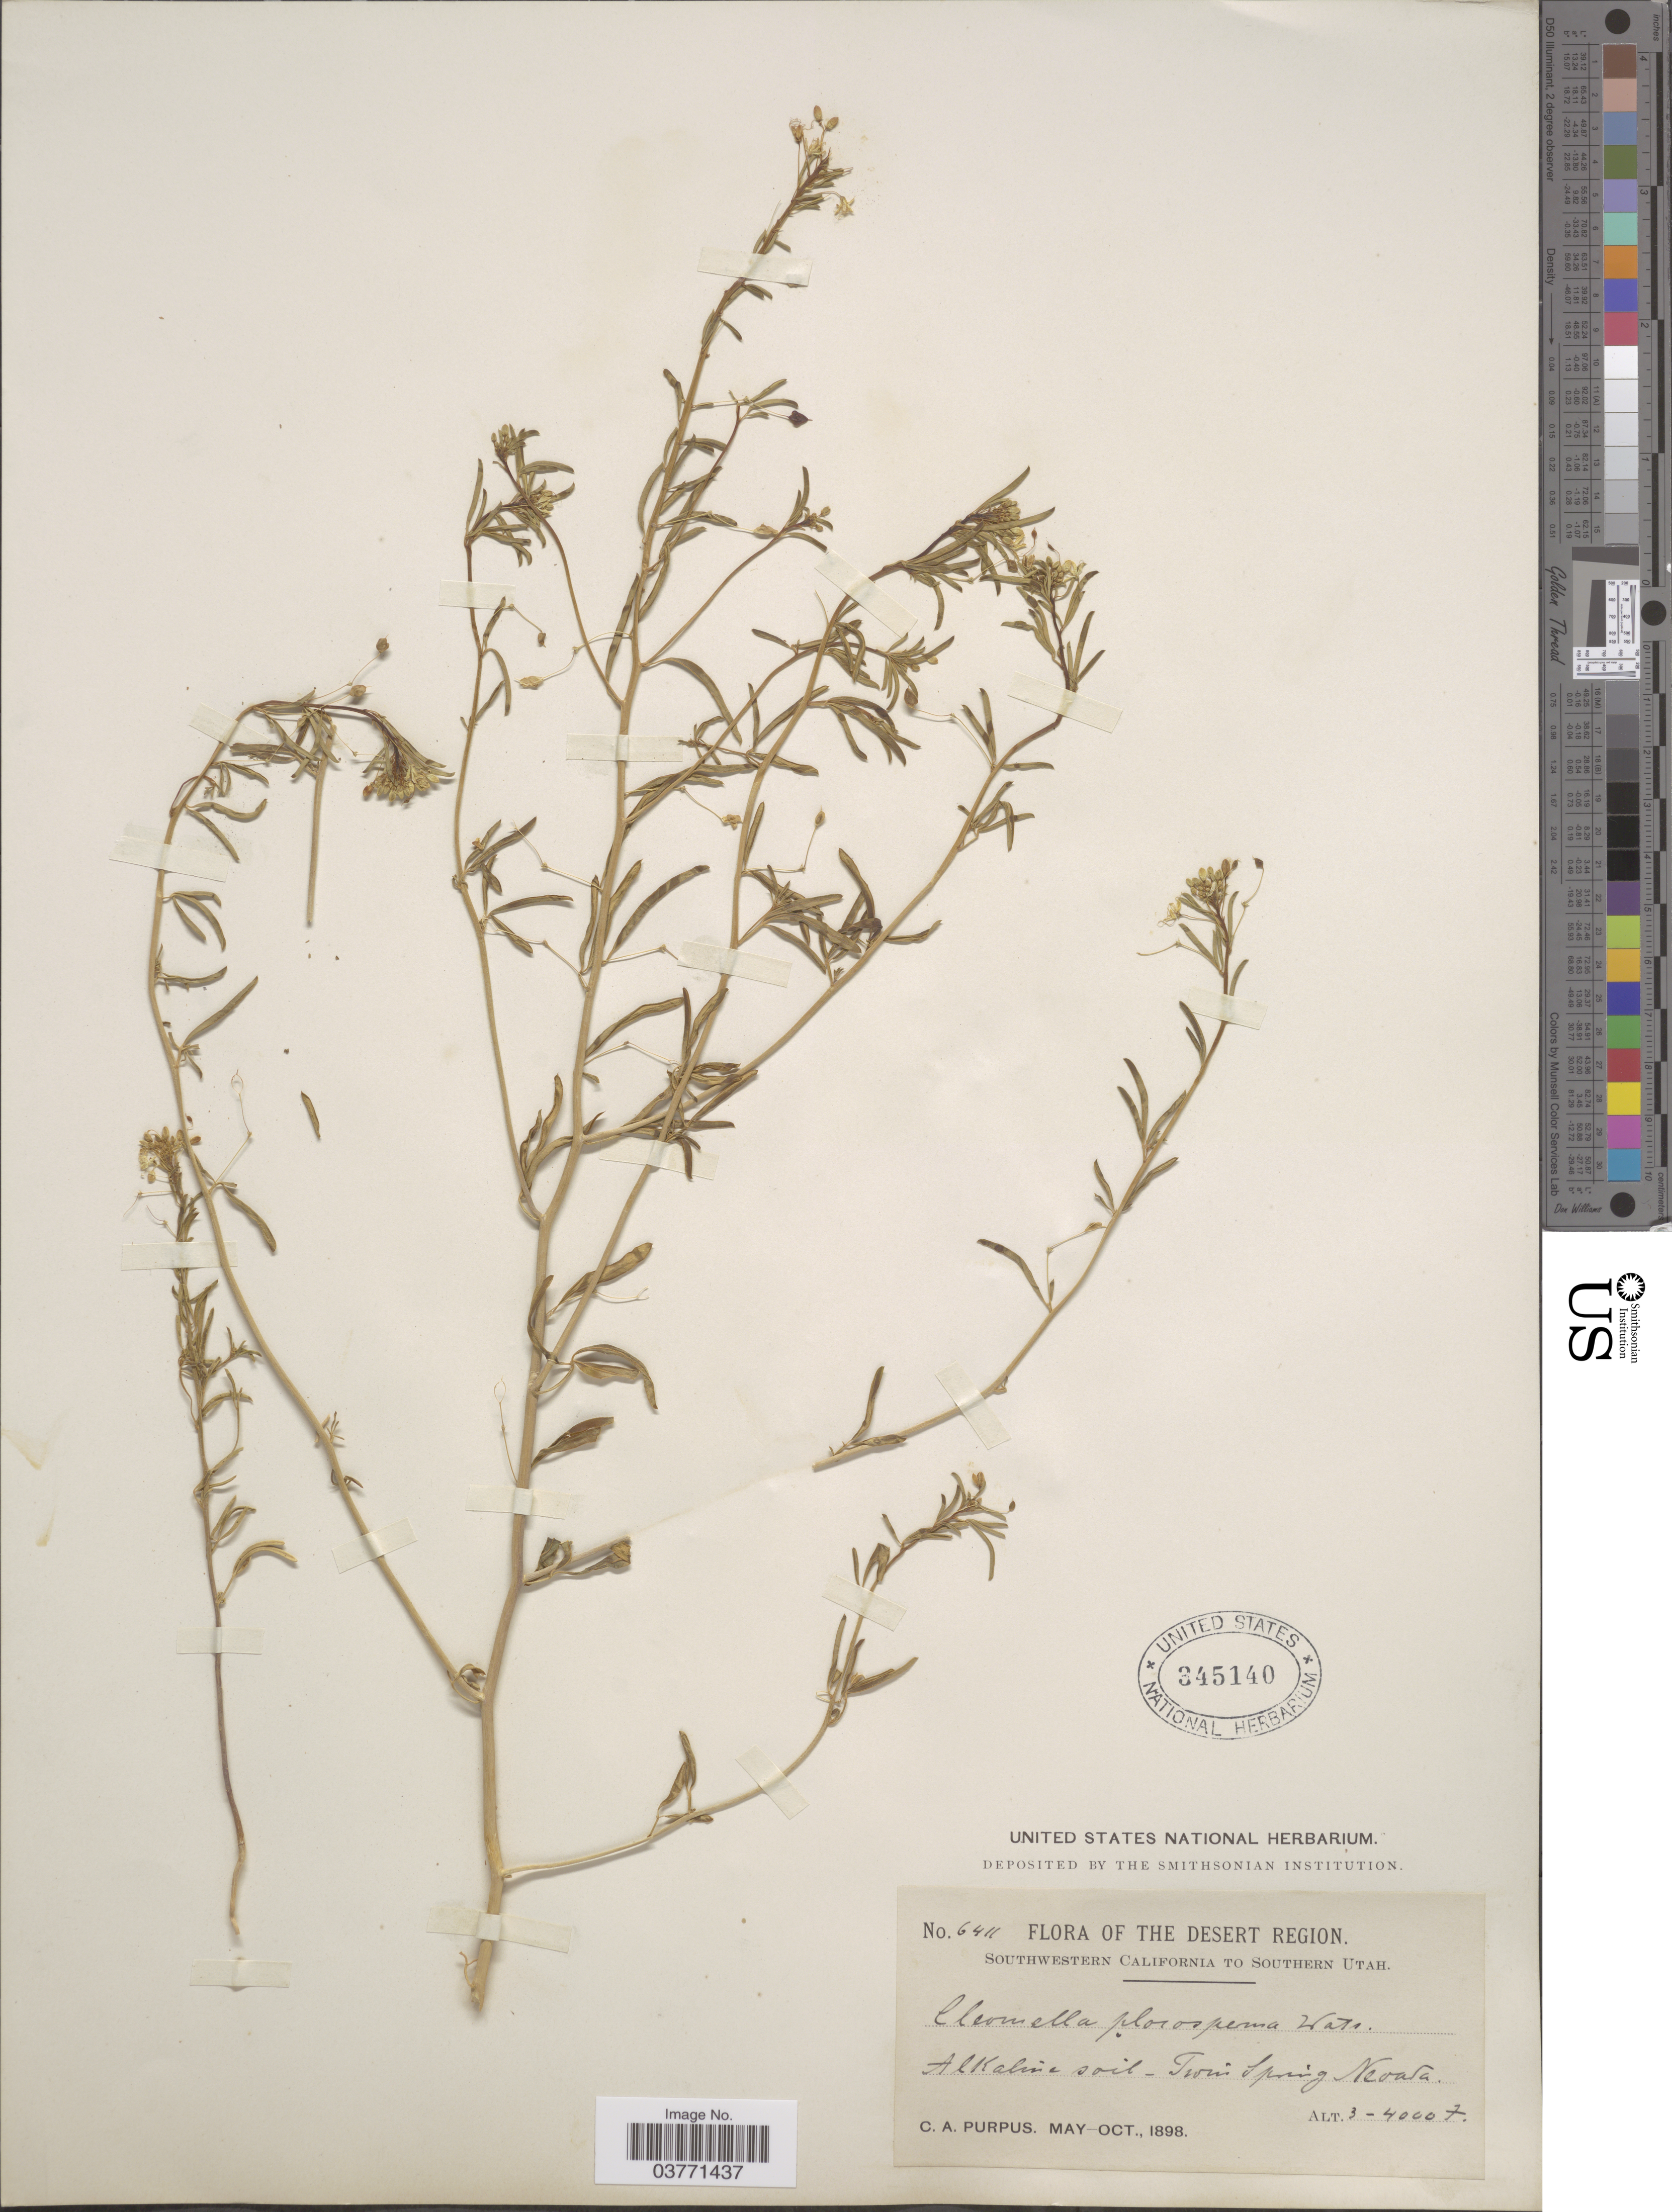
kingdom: Plantae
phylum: Tracheophyta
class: Magnoliopsida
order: Brassicales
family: Cleomaceae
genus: Cleomella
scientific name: Cleomella plocasperma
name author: S. Watson in C. King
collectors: C. A. Purpus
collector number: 6411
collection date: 1898-05/1898-10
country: United States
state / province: Nevada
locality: The Desert Region. Southwestern California to Southern Utah. Twin Spring.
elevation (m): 914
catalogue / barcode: US 345140